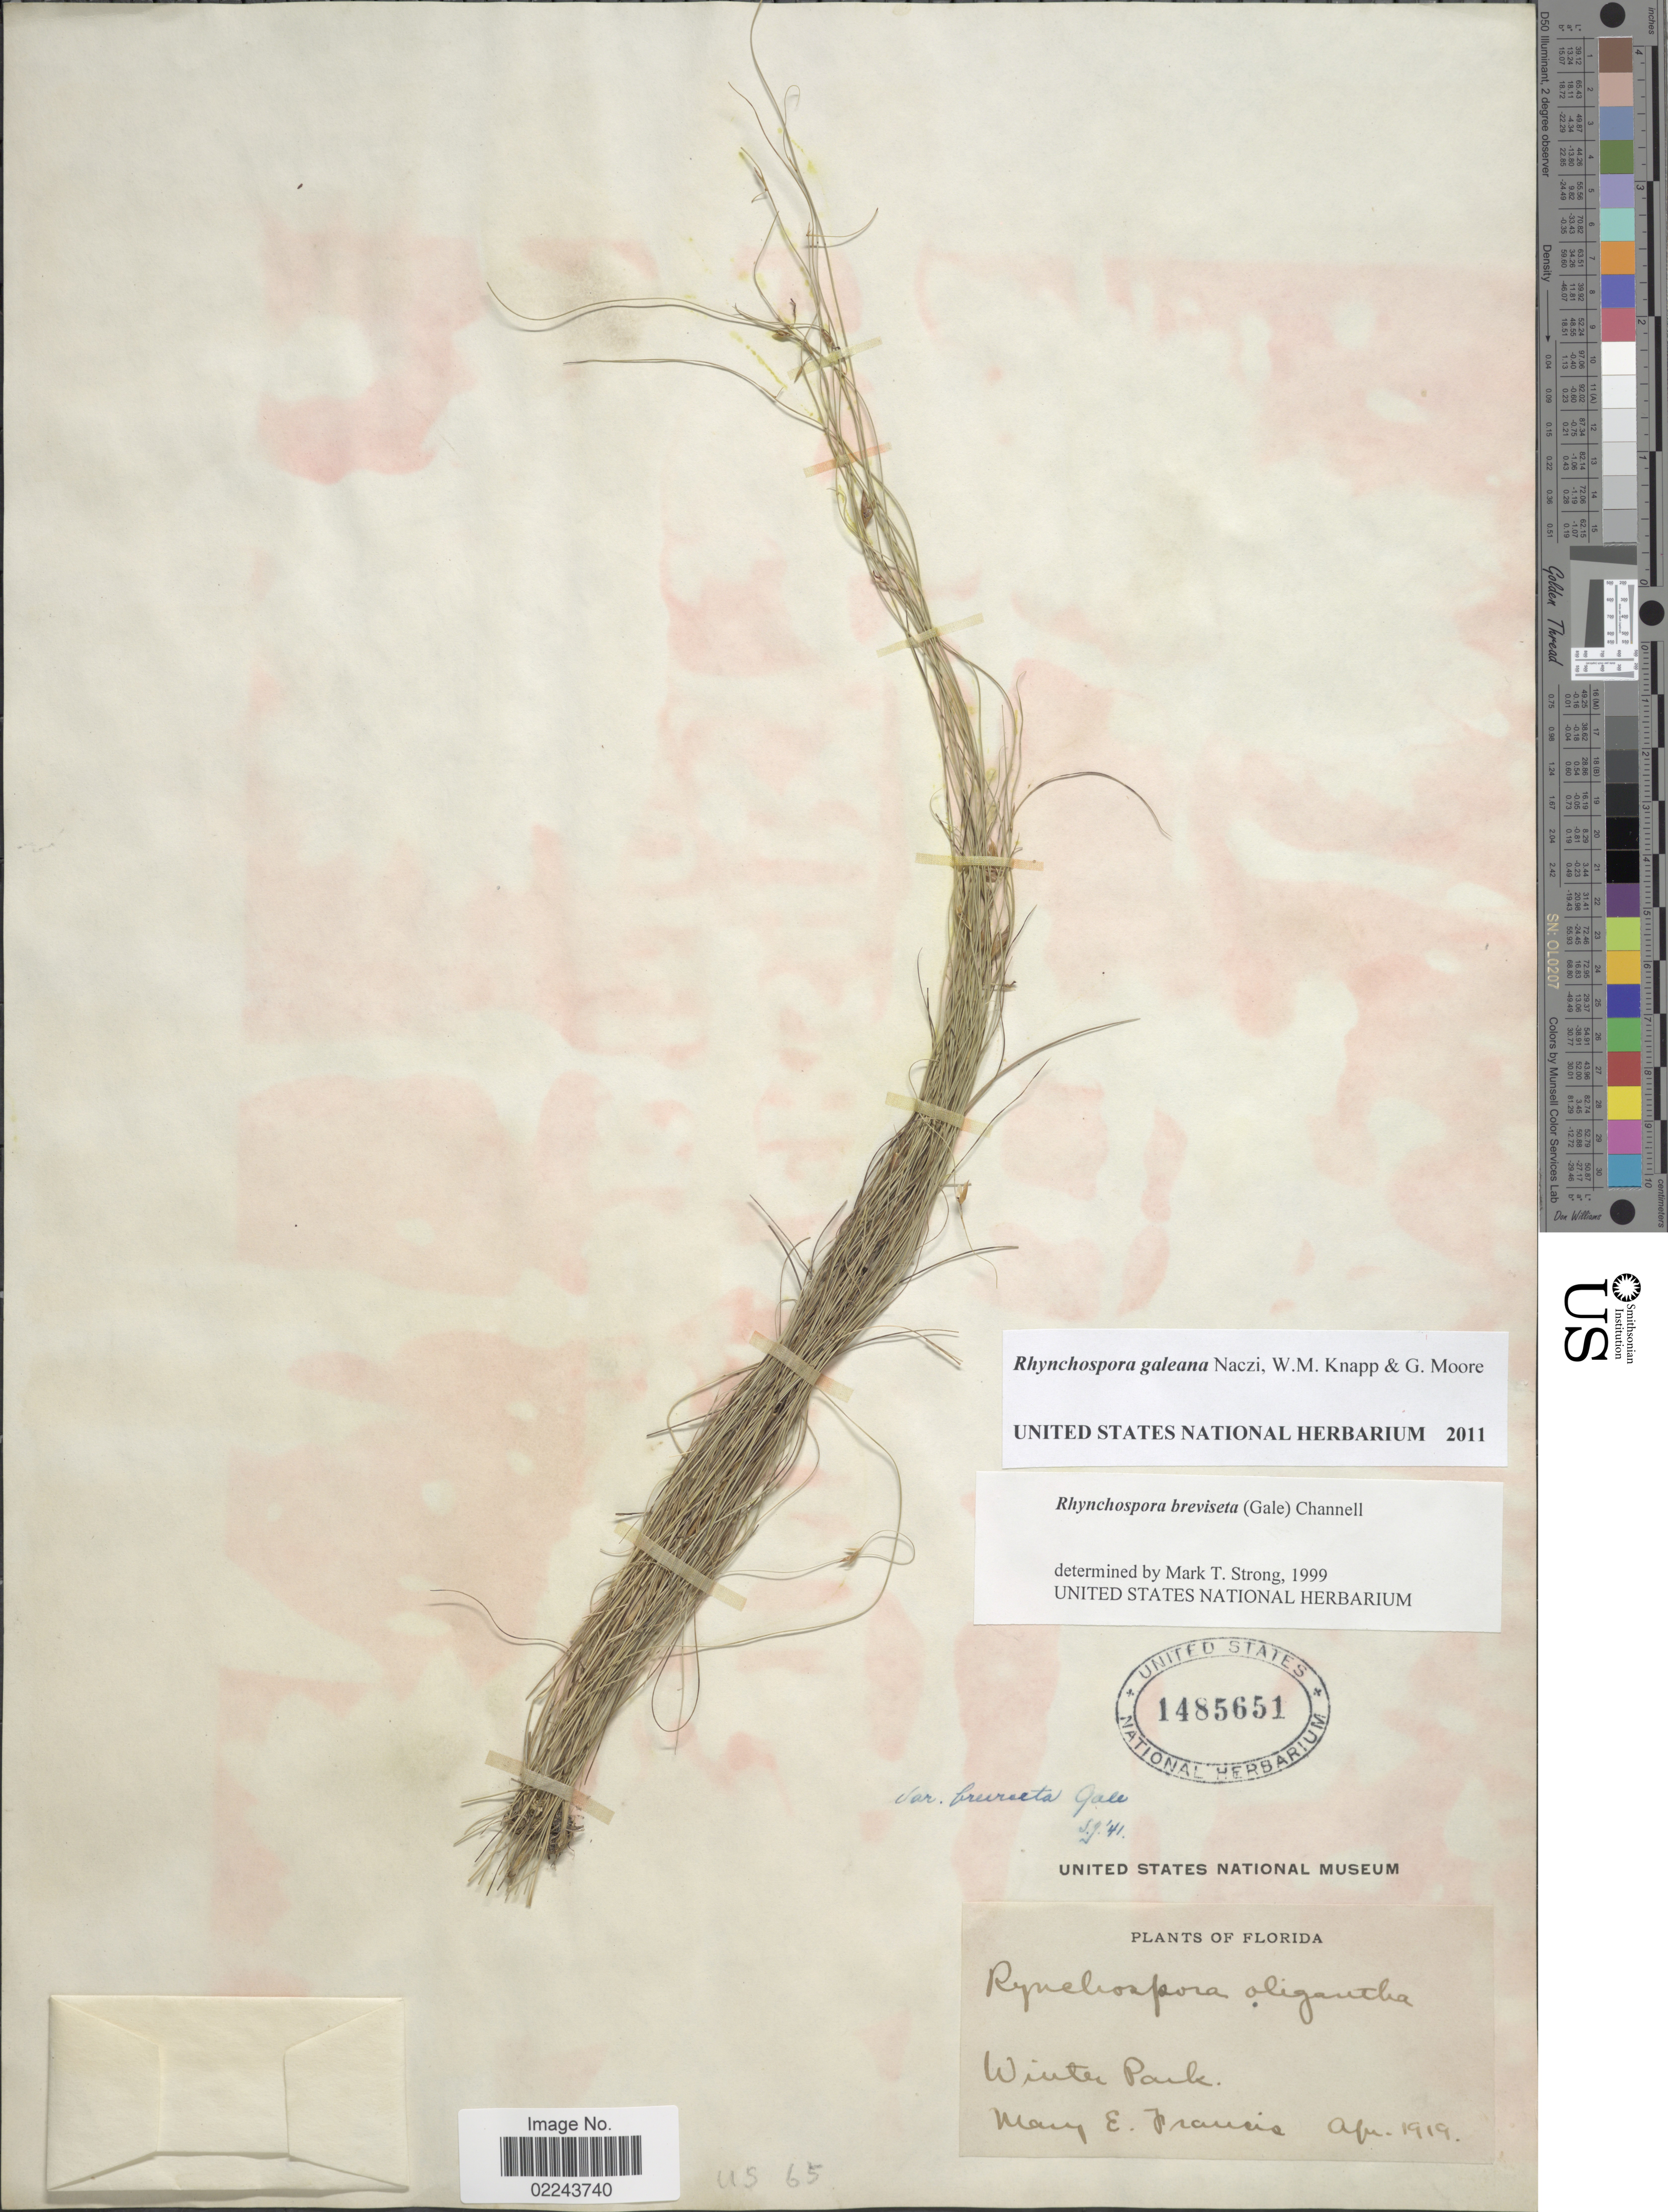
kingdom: Plantae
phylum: Tracheophyta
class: Liliopsida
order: Poales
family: Cyperaceae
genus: Rhynchospora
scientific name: Rhynchospora galeana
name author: Naczi et al.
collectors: M. E. Francis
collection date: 1919-04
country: United States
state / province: Florida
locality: Winter Park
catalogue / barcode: US 1485651